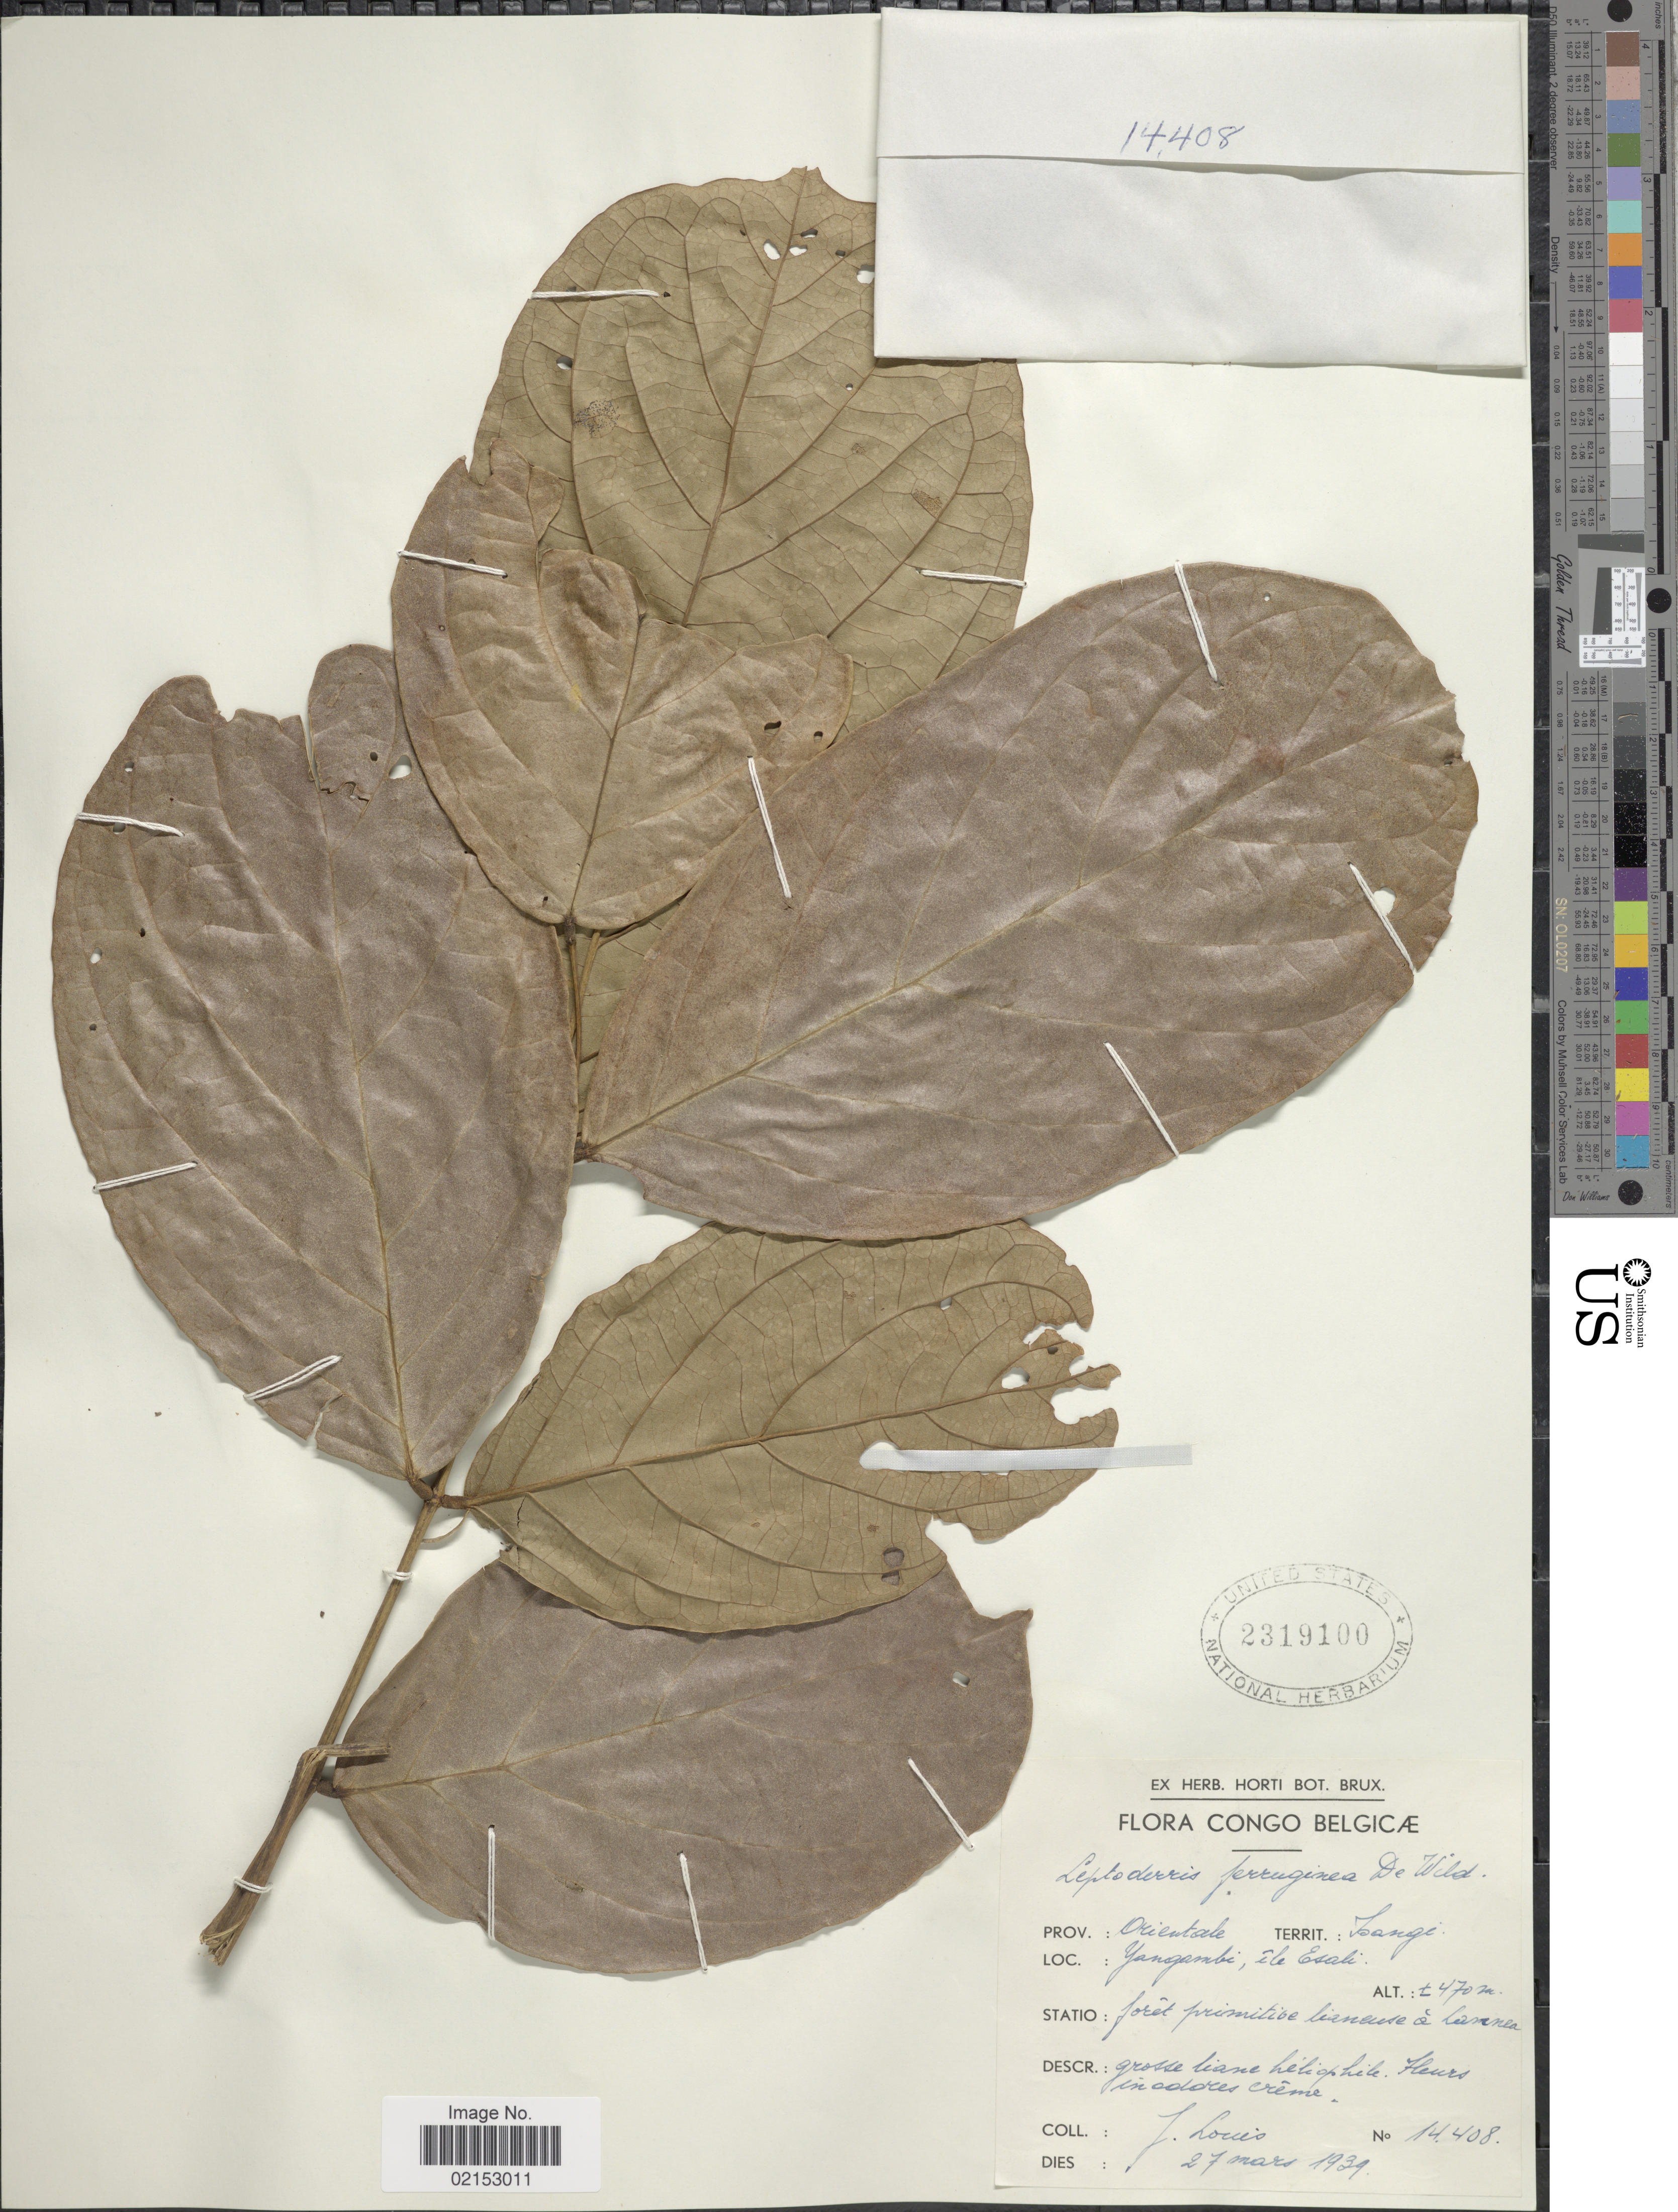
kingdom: Plantae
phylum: Tracheophyta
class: Magnoliopsida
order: Fabales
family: Fabaceae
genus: Leptoderris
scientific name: Leptoderris ferruginea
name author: De Wild.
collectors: J. Louis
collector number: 14408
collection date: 1939-03-27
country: Congo, Democratic Republic of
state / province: Tshopo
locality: Congo Belgicæ, Territ: Isangi, Yangambi, Íle Esali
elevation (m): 470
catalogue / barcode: US 2319100